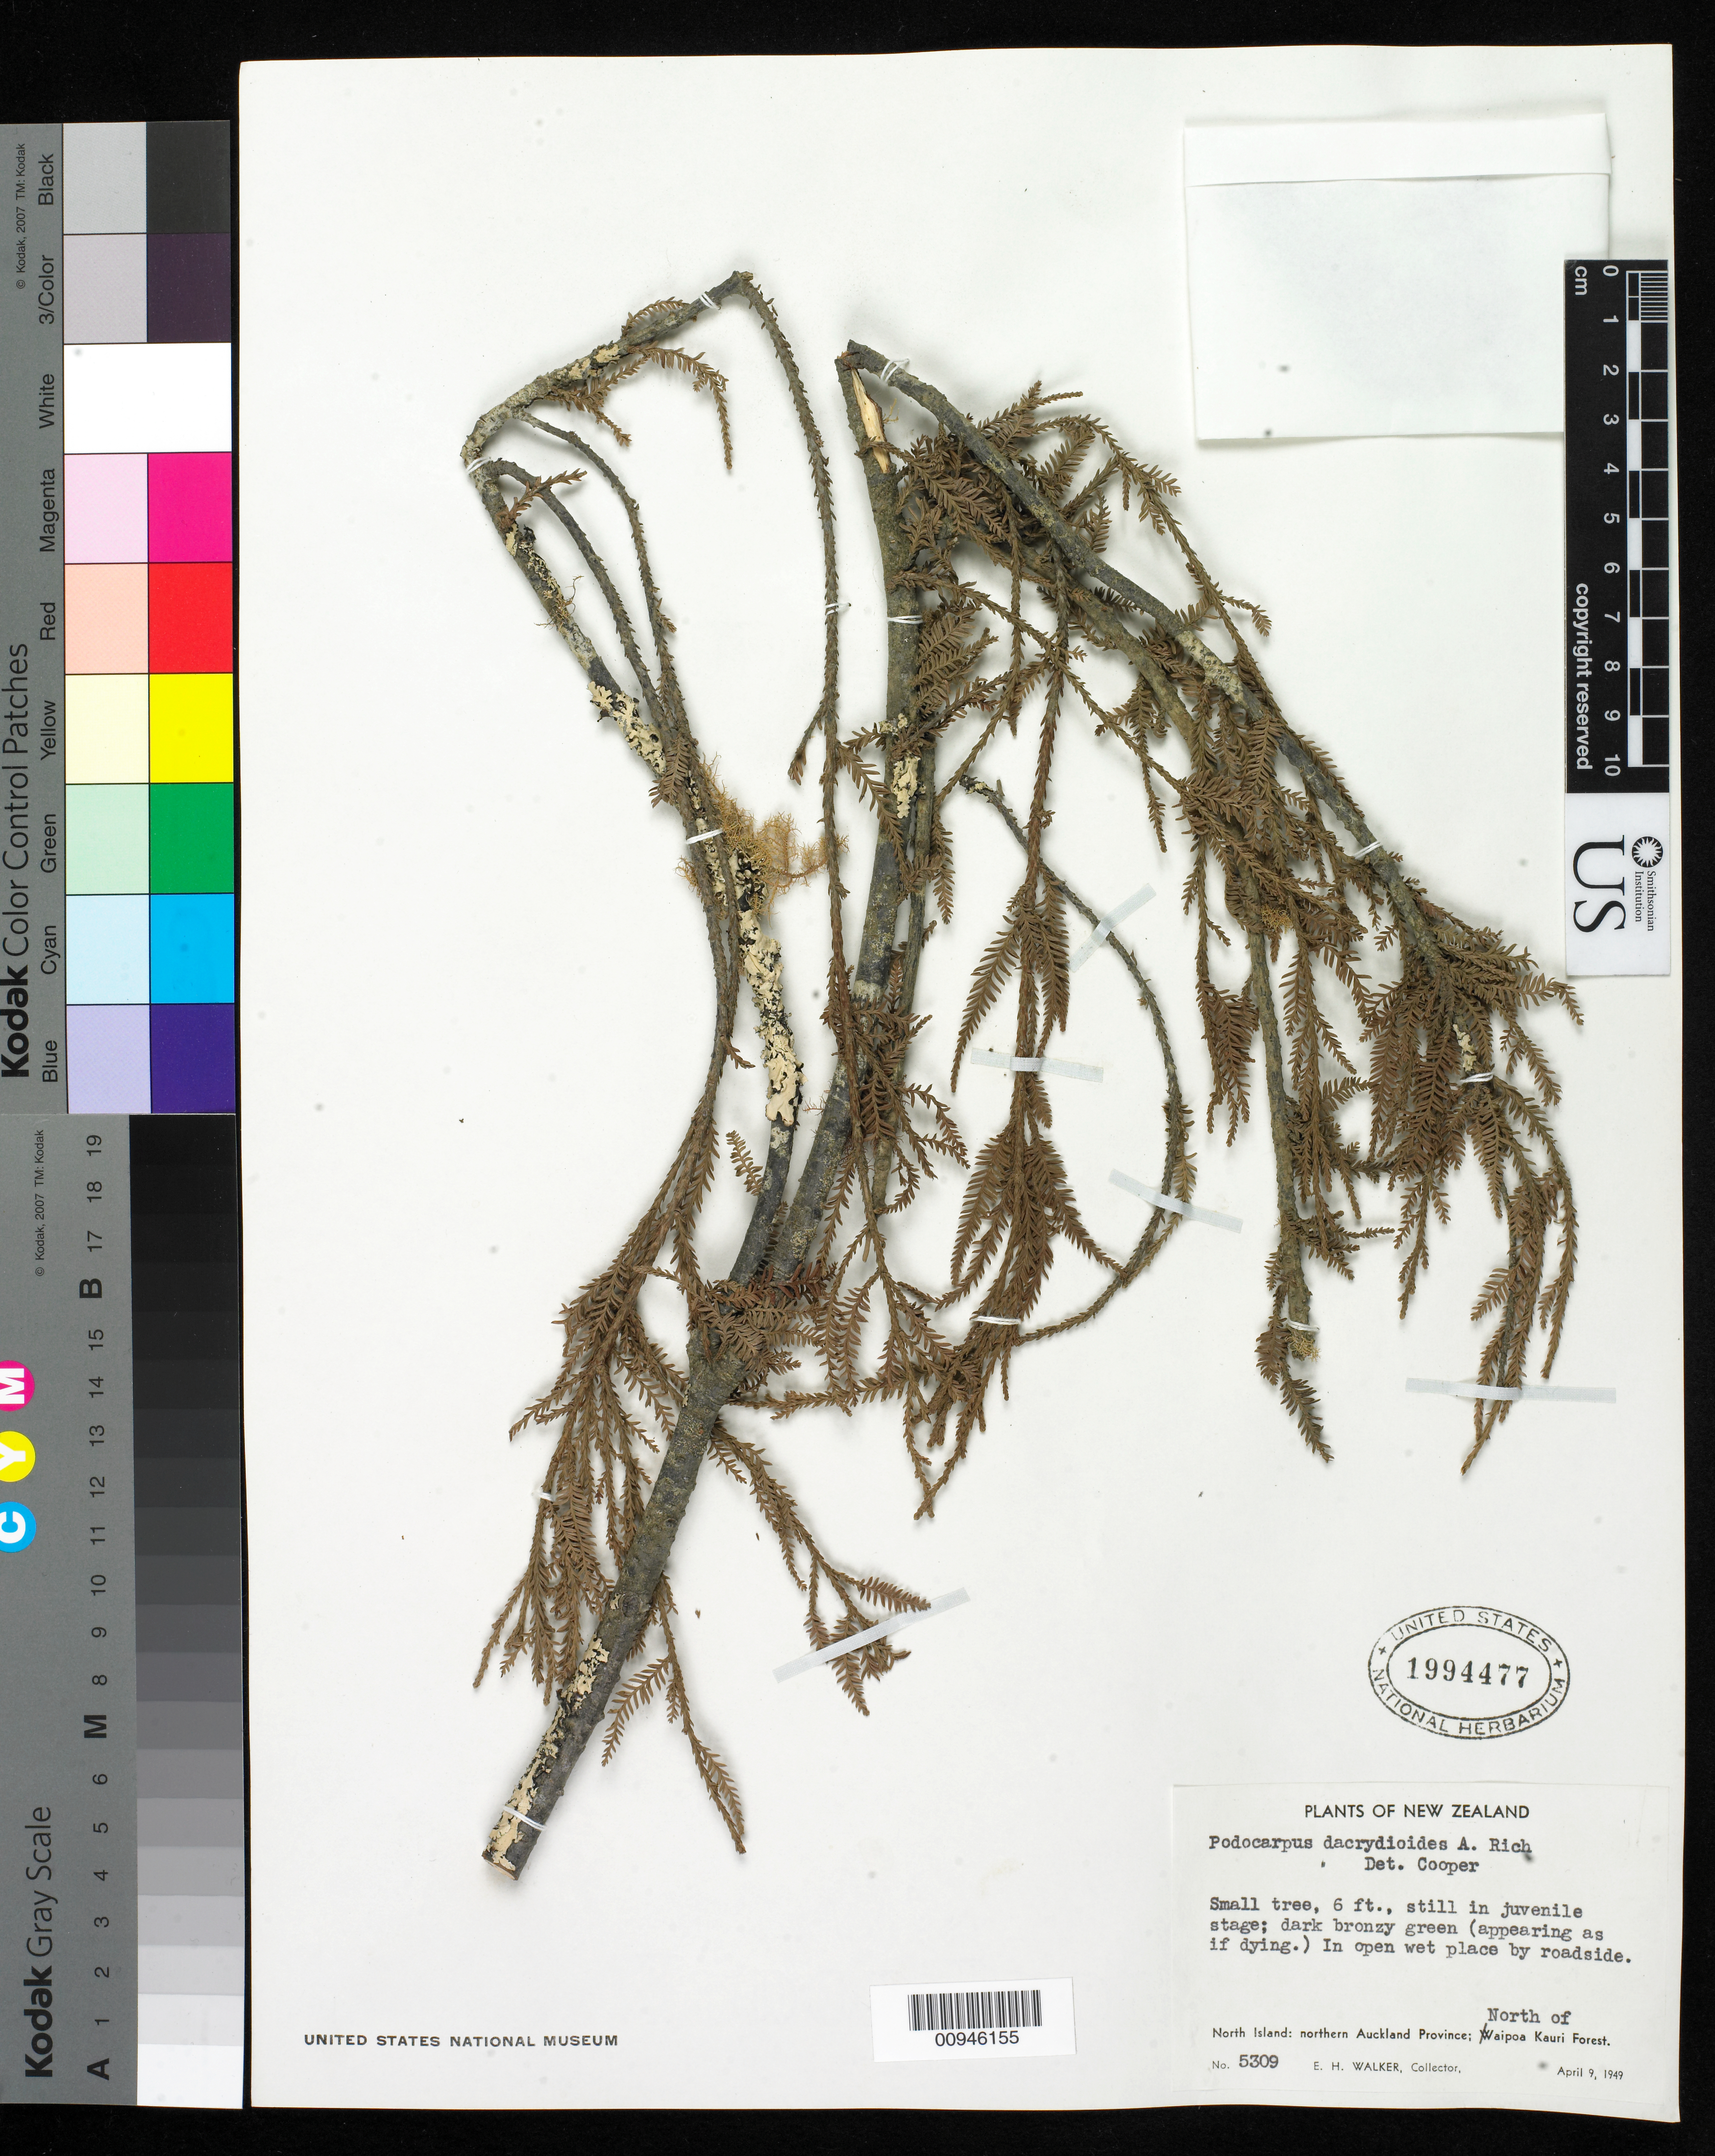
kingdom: Plantae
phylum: Tracheophyta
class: Pinopsida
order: Pinales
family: Podocarpaceae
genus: Podocarpus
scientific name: Podocarpus dacrydioides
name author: A. Rich.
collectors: E. H. Walker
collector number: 5309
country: New Zealand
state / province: Auckland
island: North I.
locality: N of Waipoa Kauri Forest, northern Auckland Province.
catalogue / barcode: US 1994477